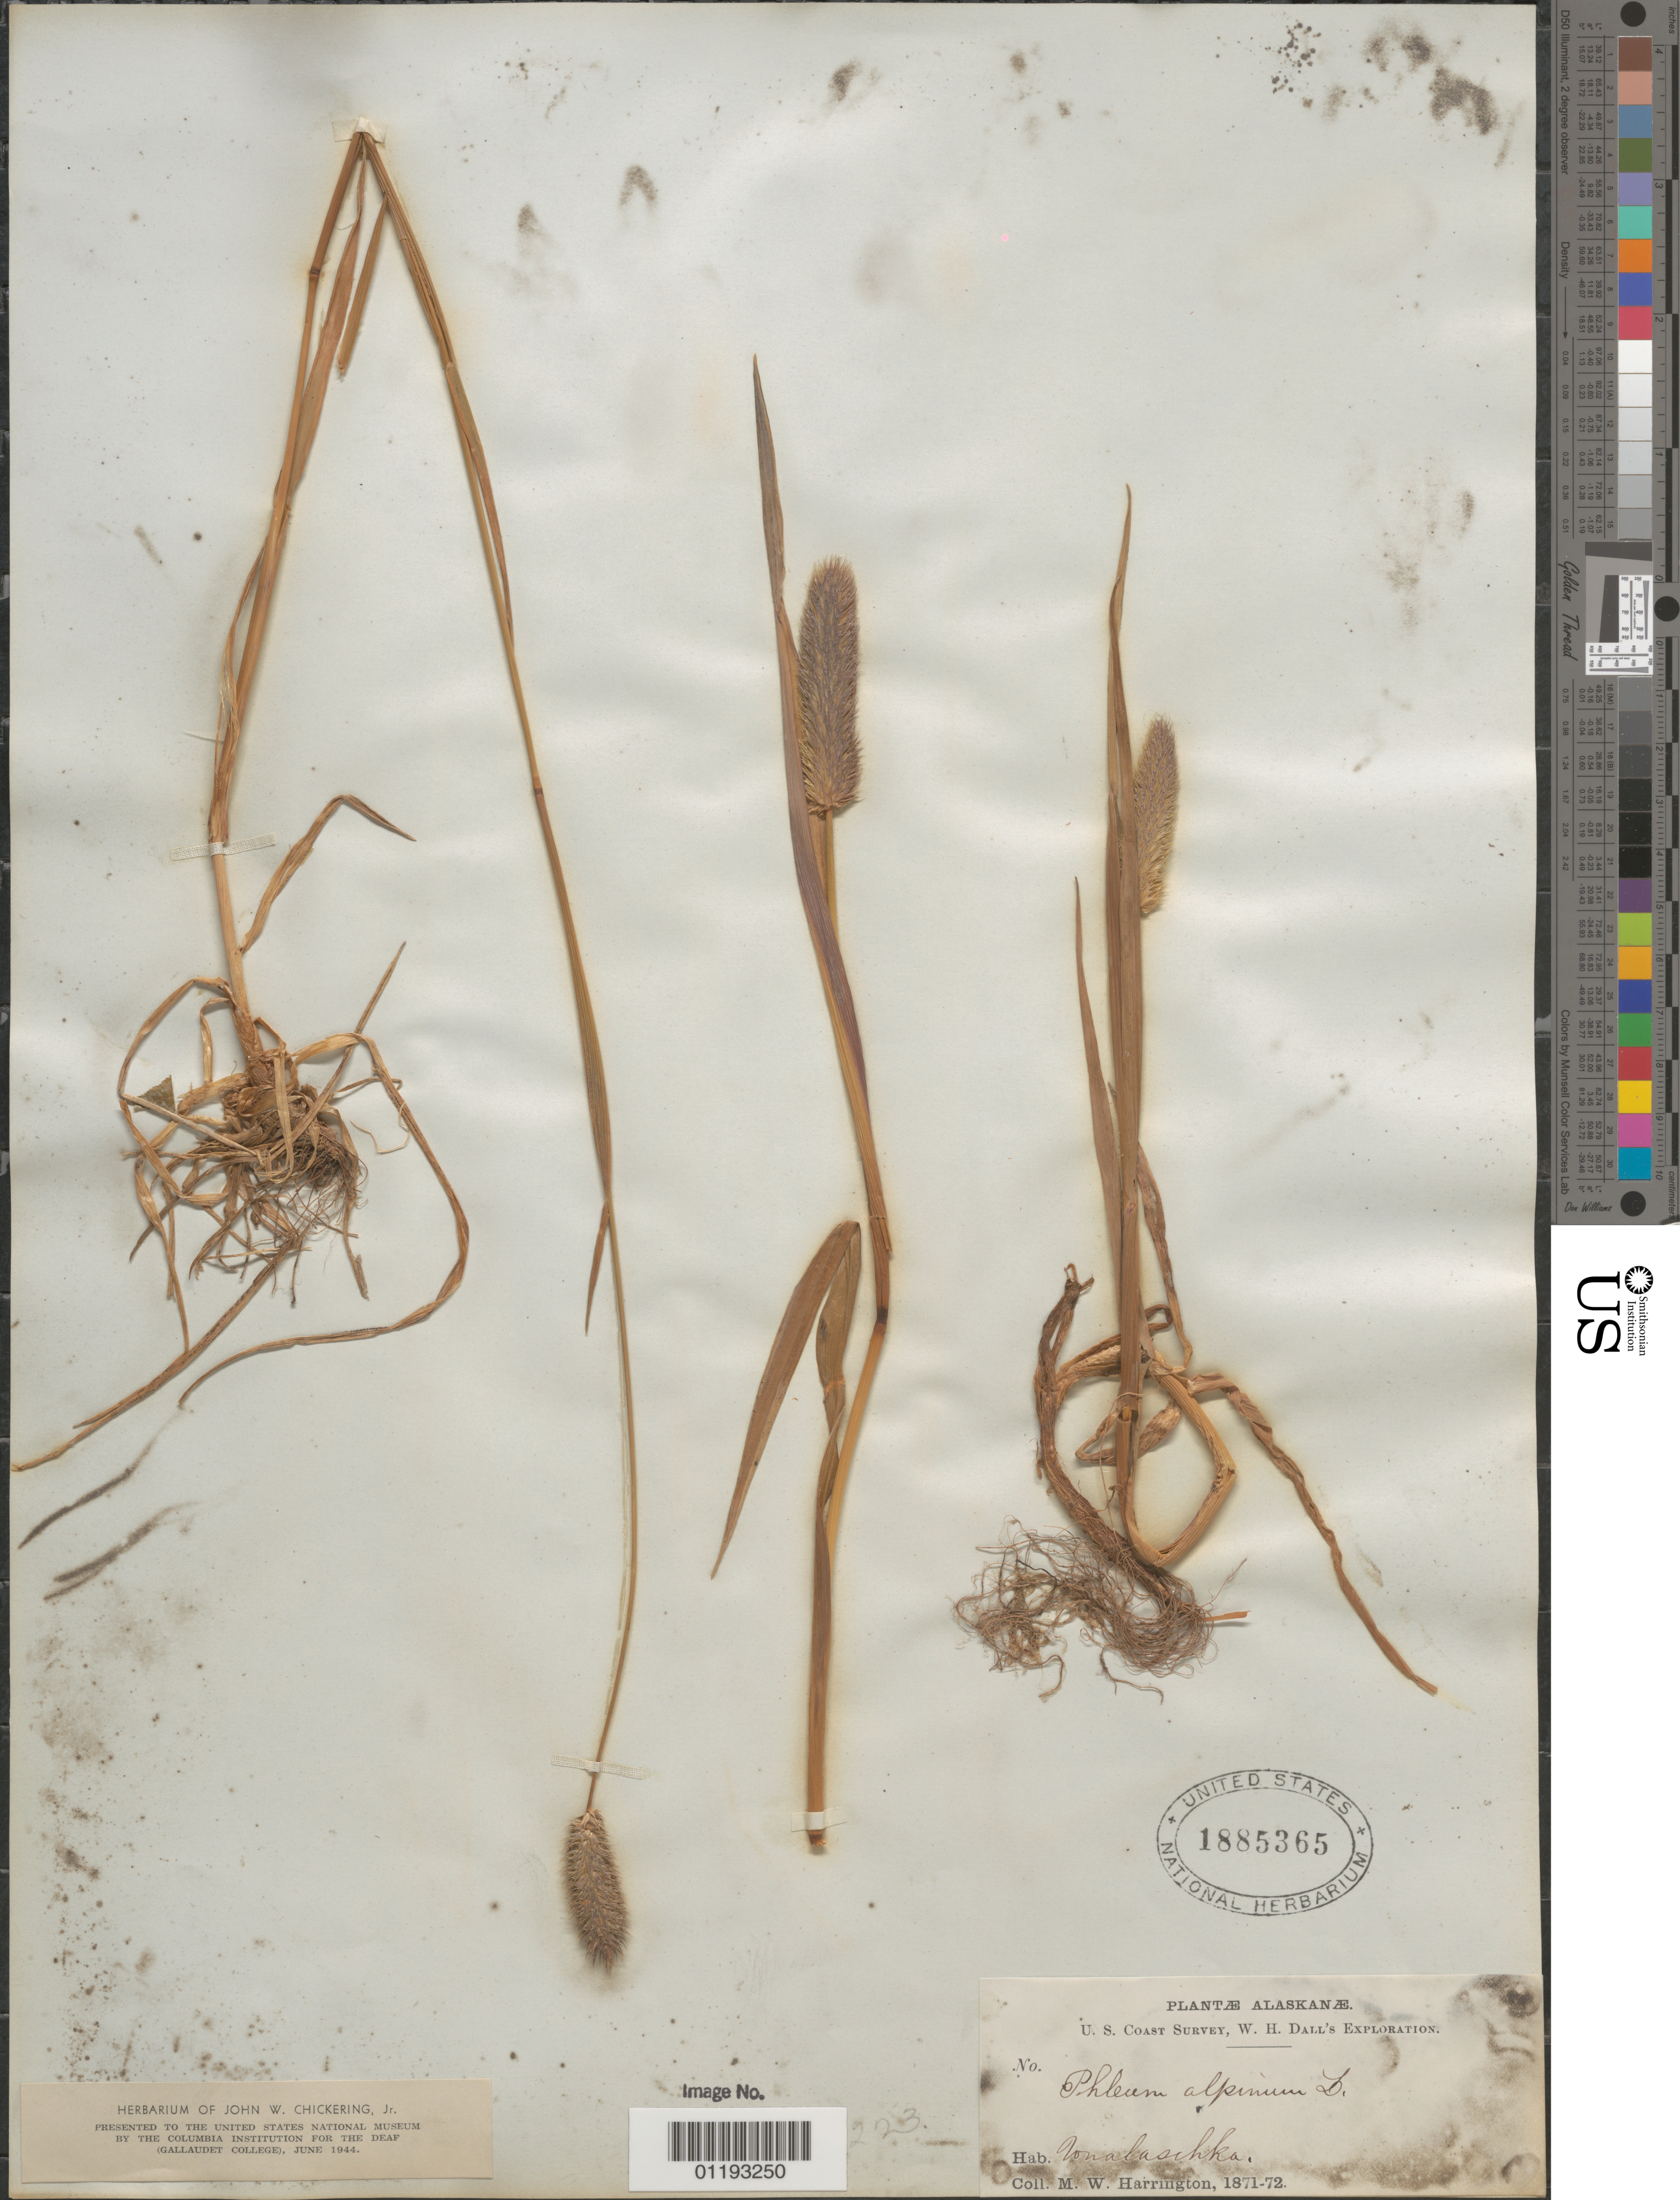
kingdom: Plantae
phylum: Tracheophyta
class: Liliopsida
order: Poales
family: Poaceae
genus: Phleum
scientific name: Phleum alpinum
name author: L.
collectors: M. W. Harrington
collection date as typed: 1871 to -- --- 1872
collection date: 1871/1872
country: United States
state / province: Alaska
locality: Unalaska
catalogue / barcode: US 1885365